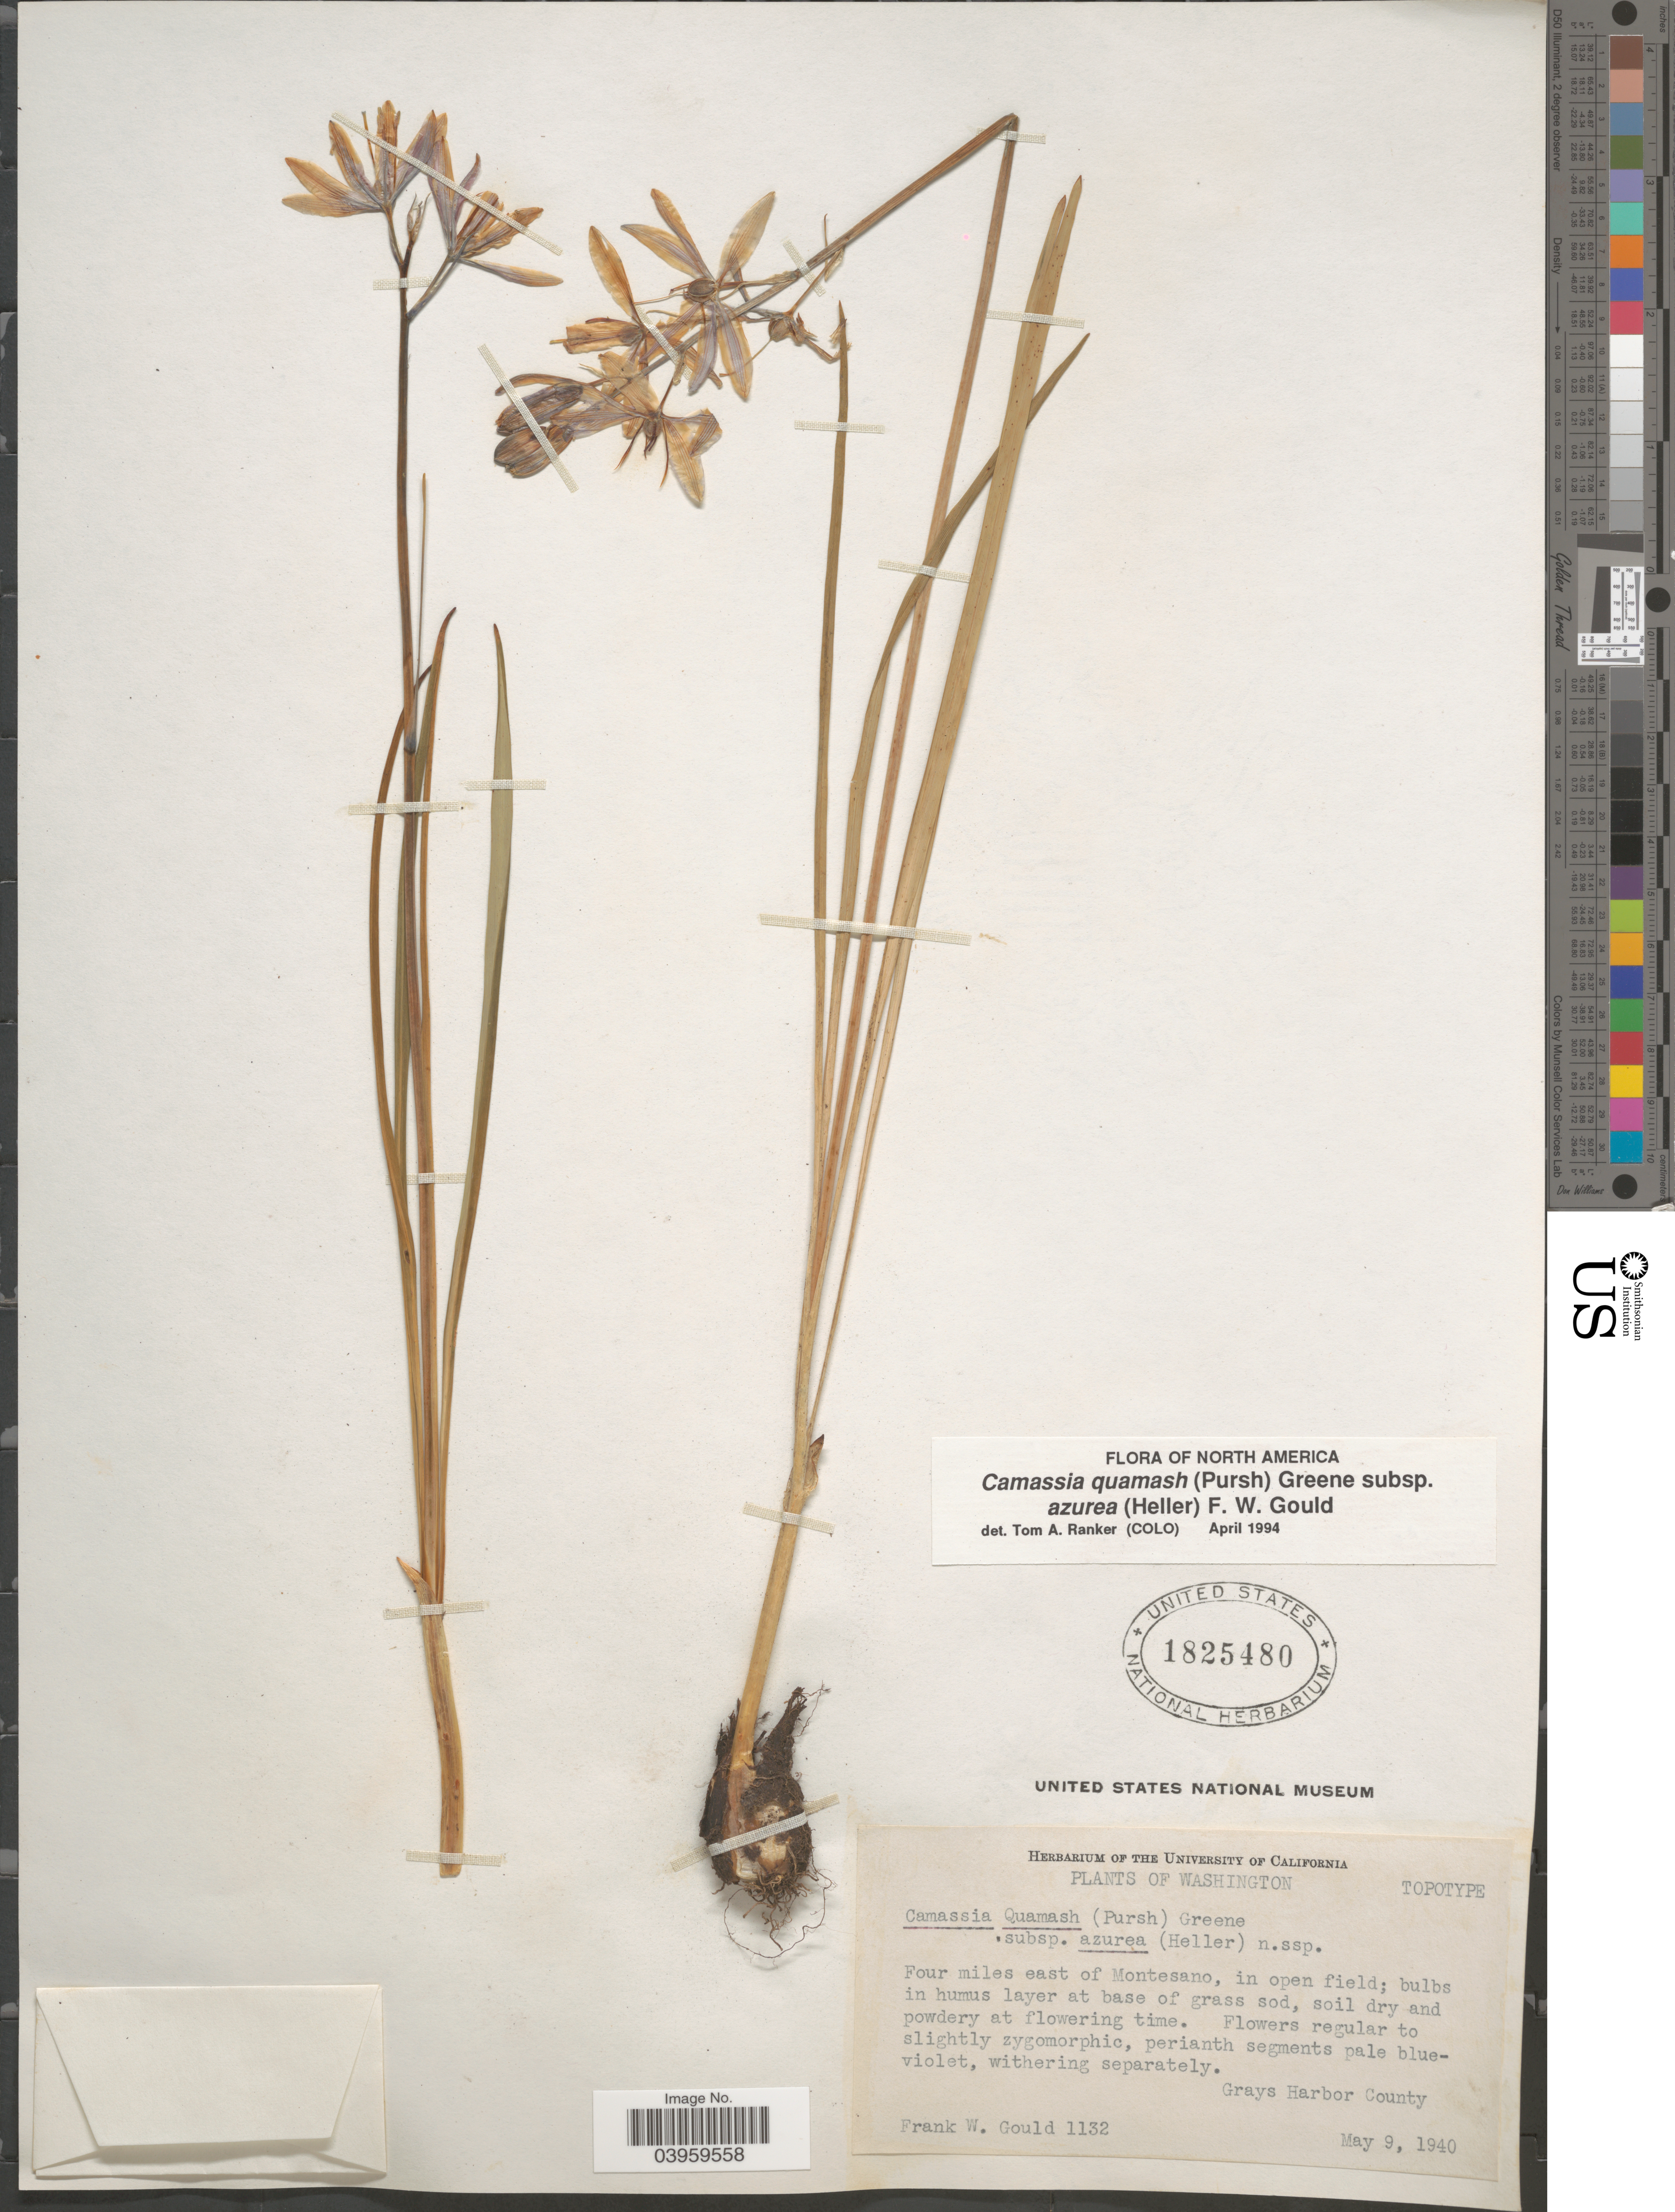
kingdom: Plantae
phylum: Tracheophyta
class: Liliopsida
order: Asparagales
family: Asparagaceae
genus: Camassia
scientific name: Camassia quamash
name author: (Pursh) Greene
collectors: F. W. Gould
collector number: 1132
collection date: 1940-05-09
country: United States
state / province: Washington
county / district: Grays Harbor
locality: Four miles east of Montesano, in open field. Grays Harbor County.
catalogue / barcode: US 1825480